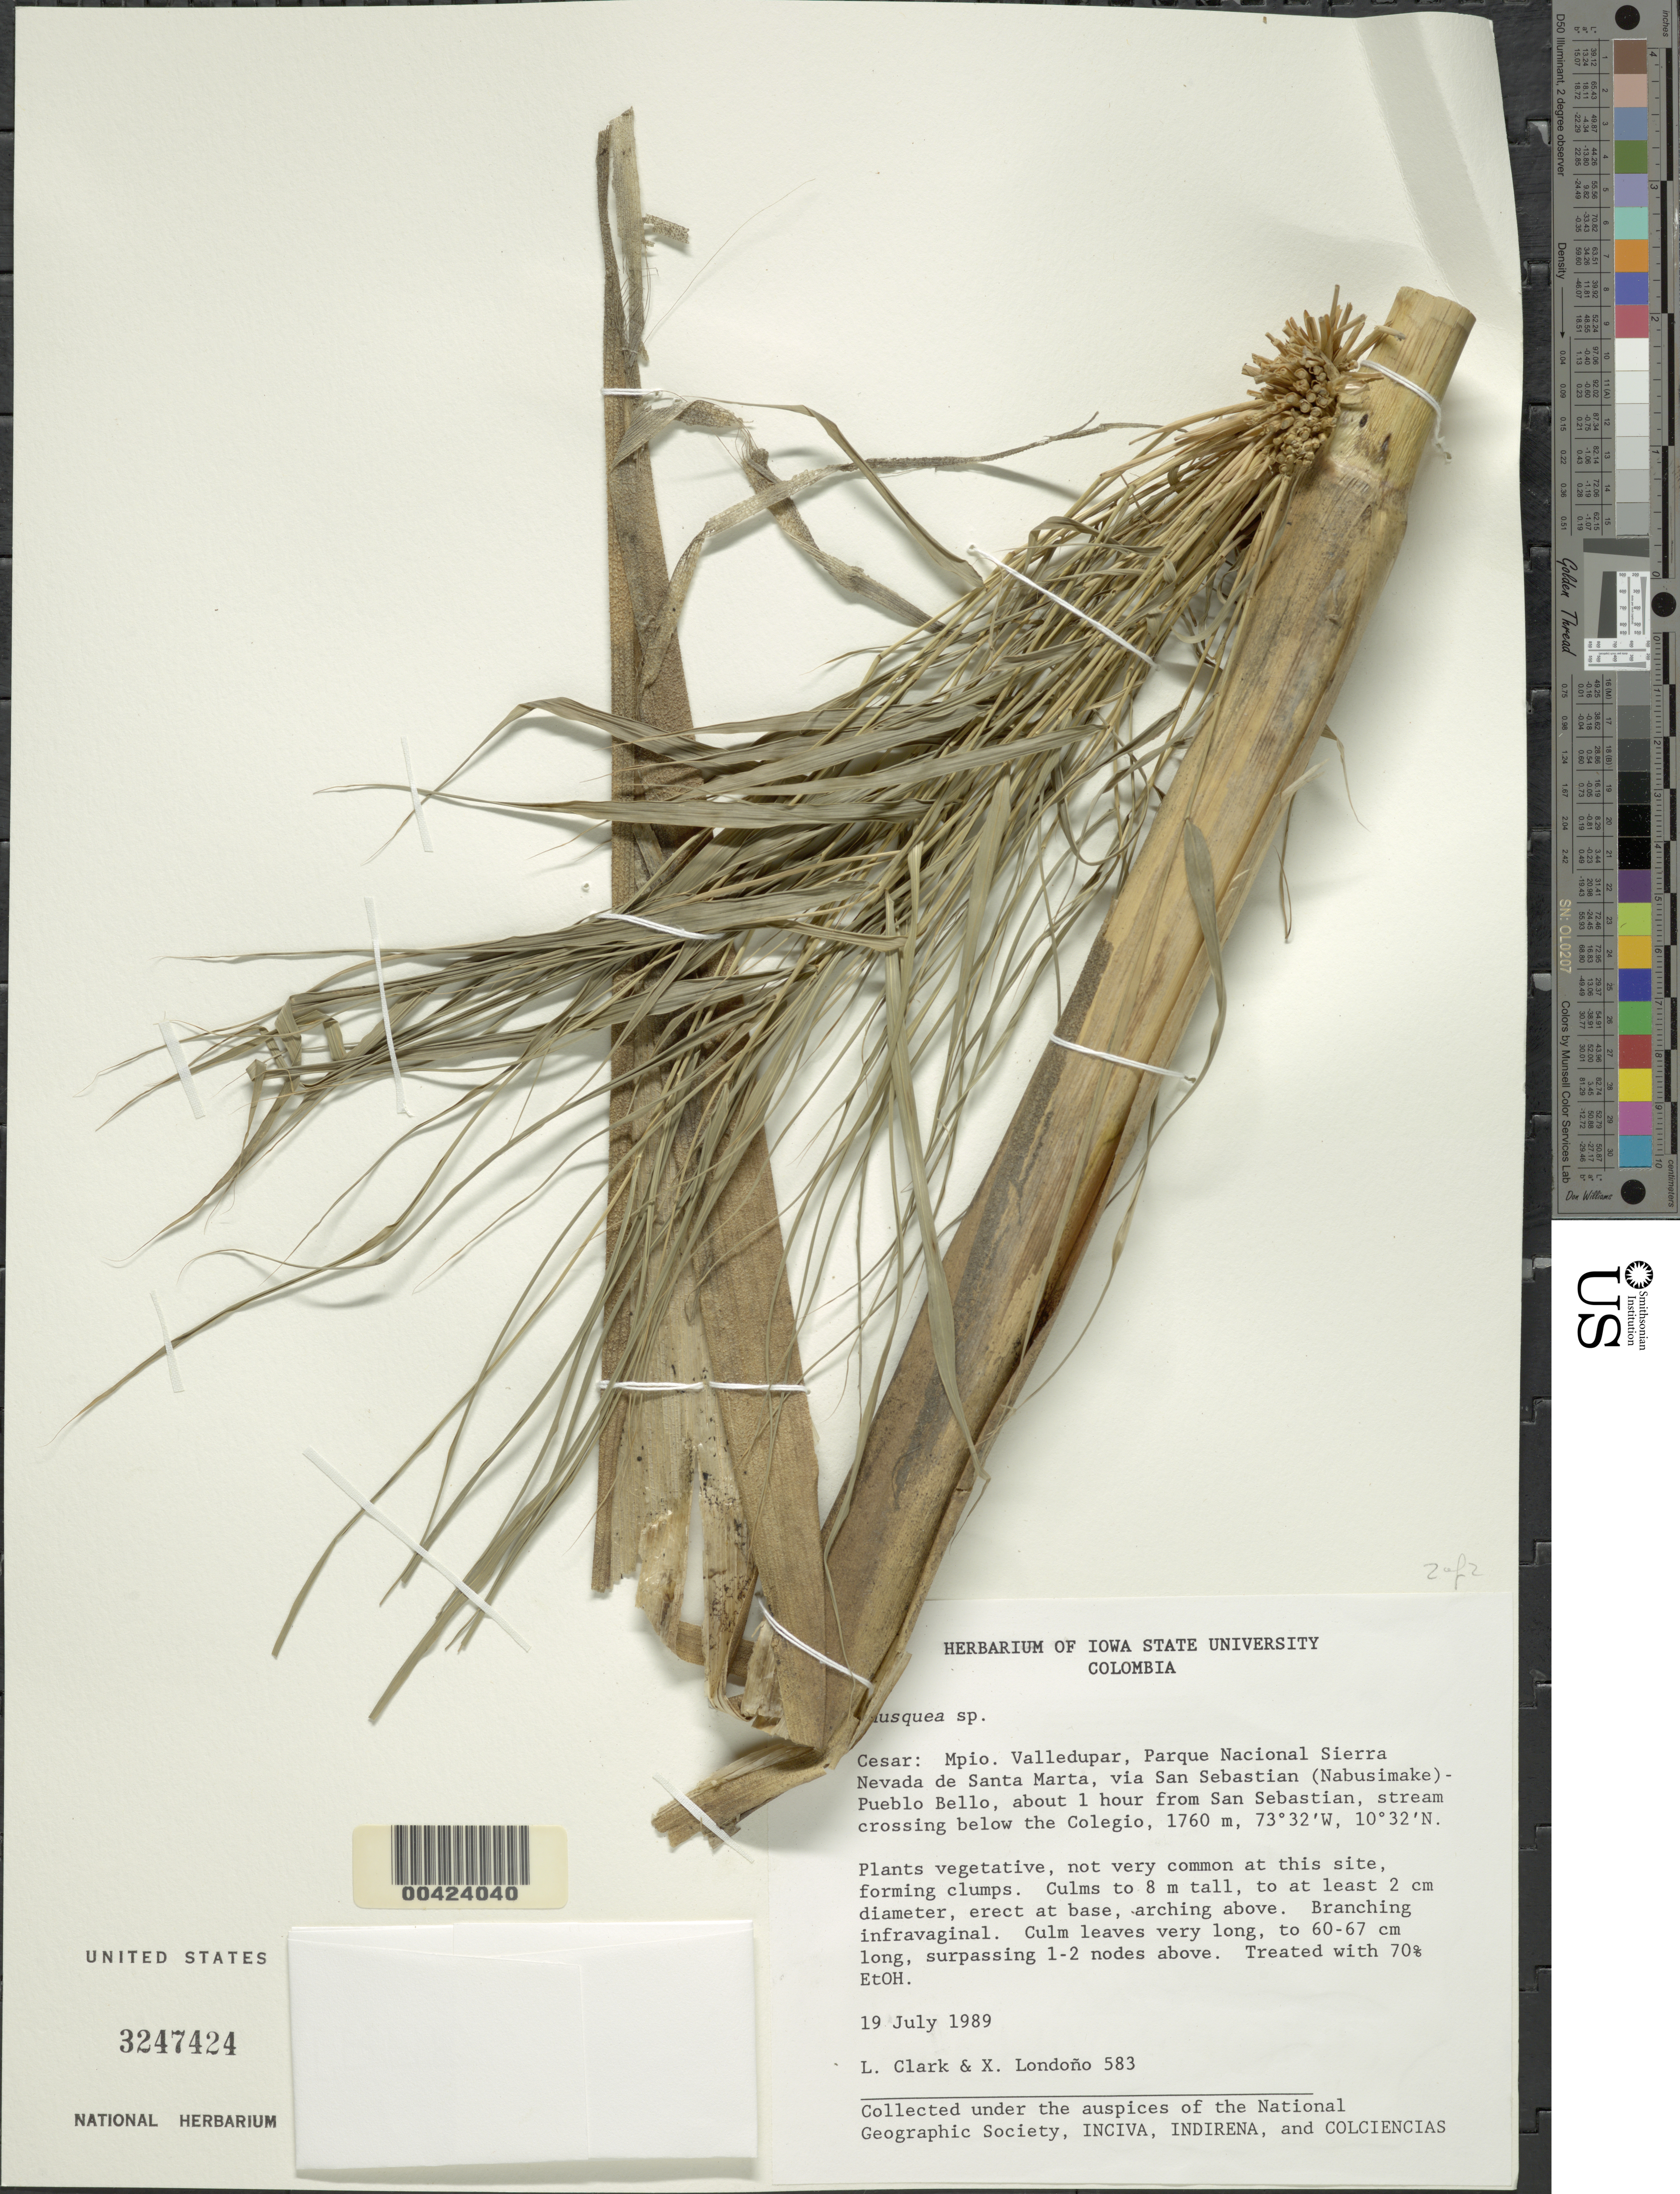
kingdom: Plantae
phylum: Tracheophyta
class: Liliopsida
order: Poales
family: Poaceae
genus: Chusquea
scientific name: Chusquea sp.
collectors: L. G. Clark & X. Londoño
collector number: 583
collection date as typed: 19 Jul 1989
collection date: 1989-07-19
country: Colombia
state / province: César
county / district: Valledupar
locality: Parque Nacional de Sierra Nevada de Santa Marta, via San Sebastian (Nabusimake) - Pueblo Bello 1 hour from San Sebastian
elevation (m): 1760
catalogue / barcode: US 3247424